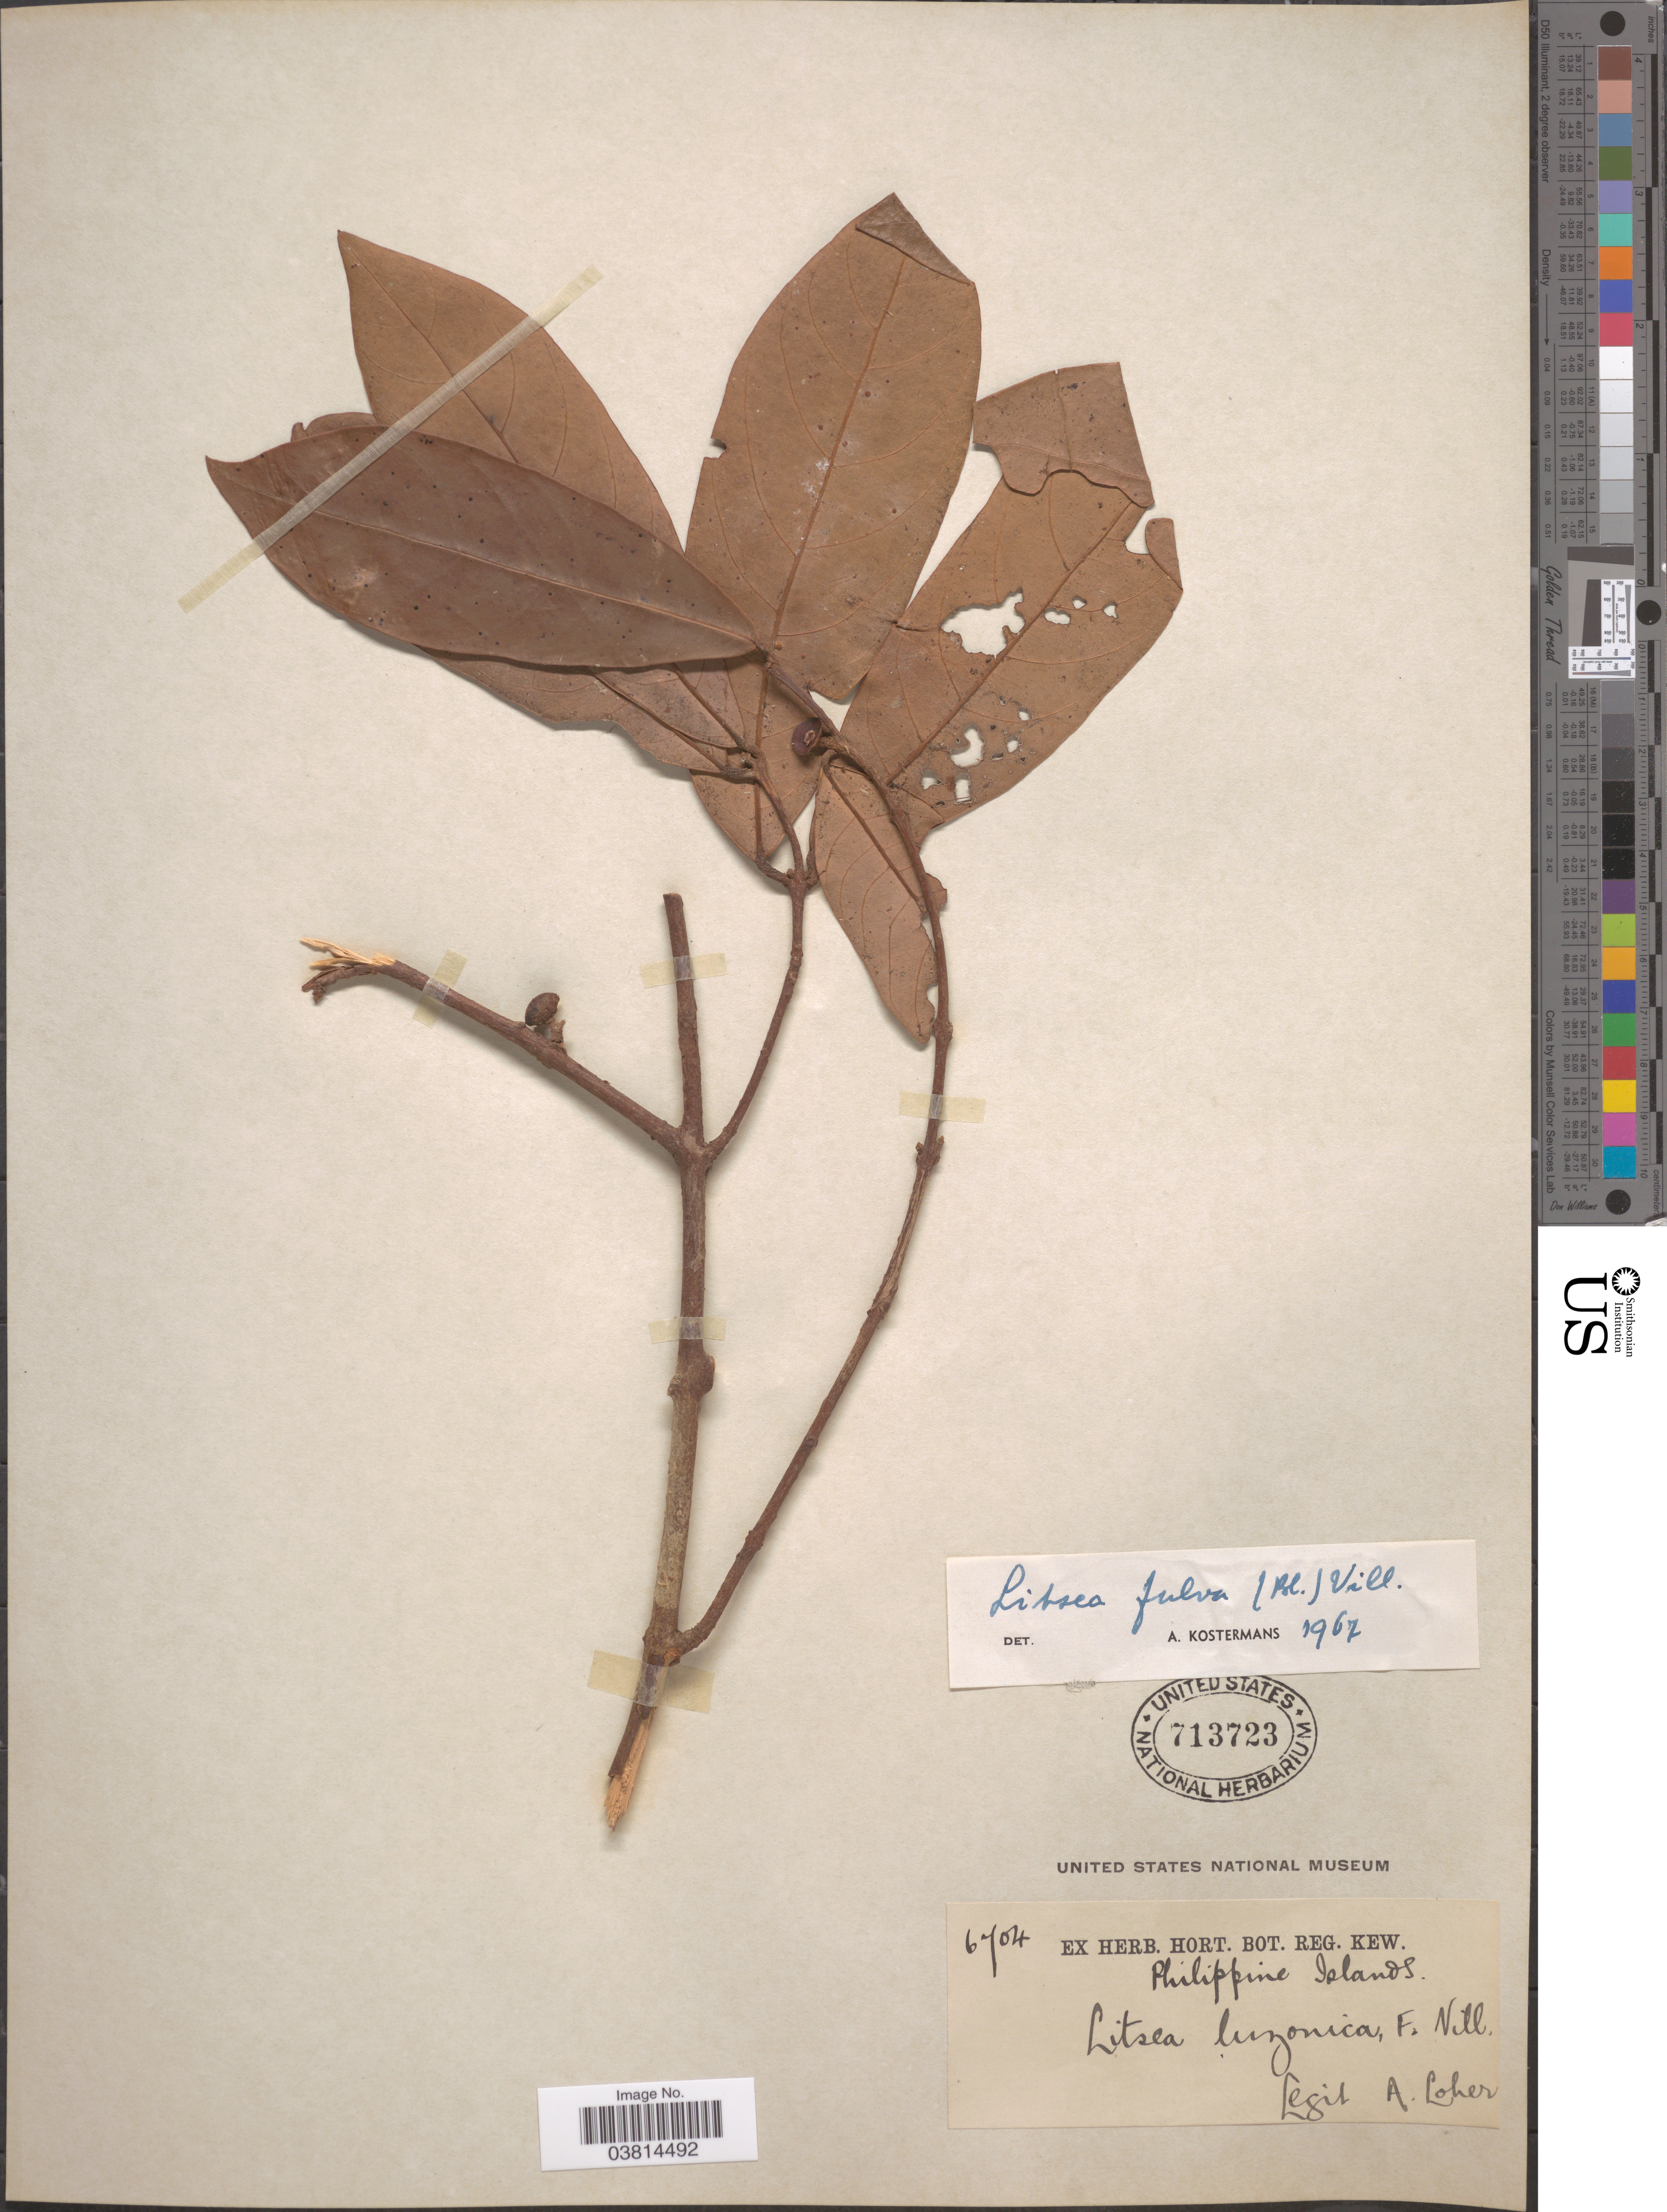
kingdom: Plantae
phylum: Tracheophyta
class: Magnoliopsida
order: Laurales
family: Lauraceae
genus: Litsea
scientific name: Litsea fulva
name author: (Blume) Fern.-Vill.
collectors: A. Loher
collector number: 6704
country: Philippines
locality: Philippine Islands.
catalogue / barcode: US 713723